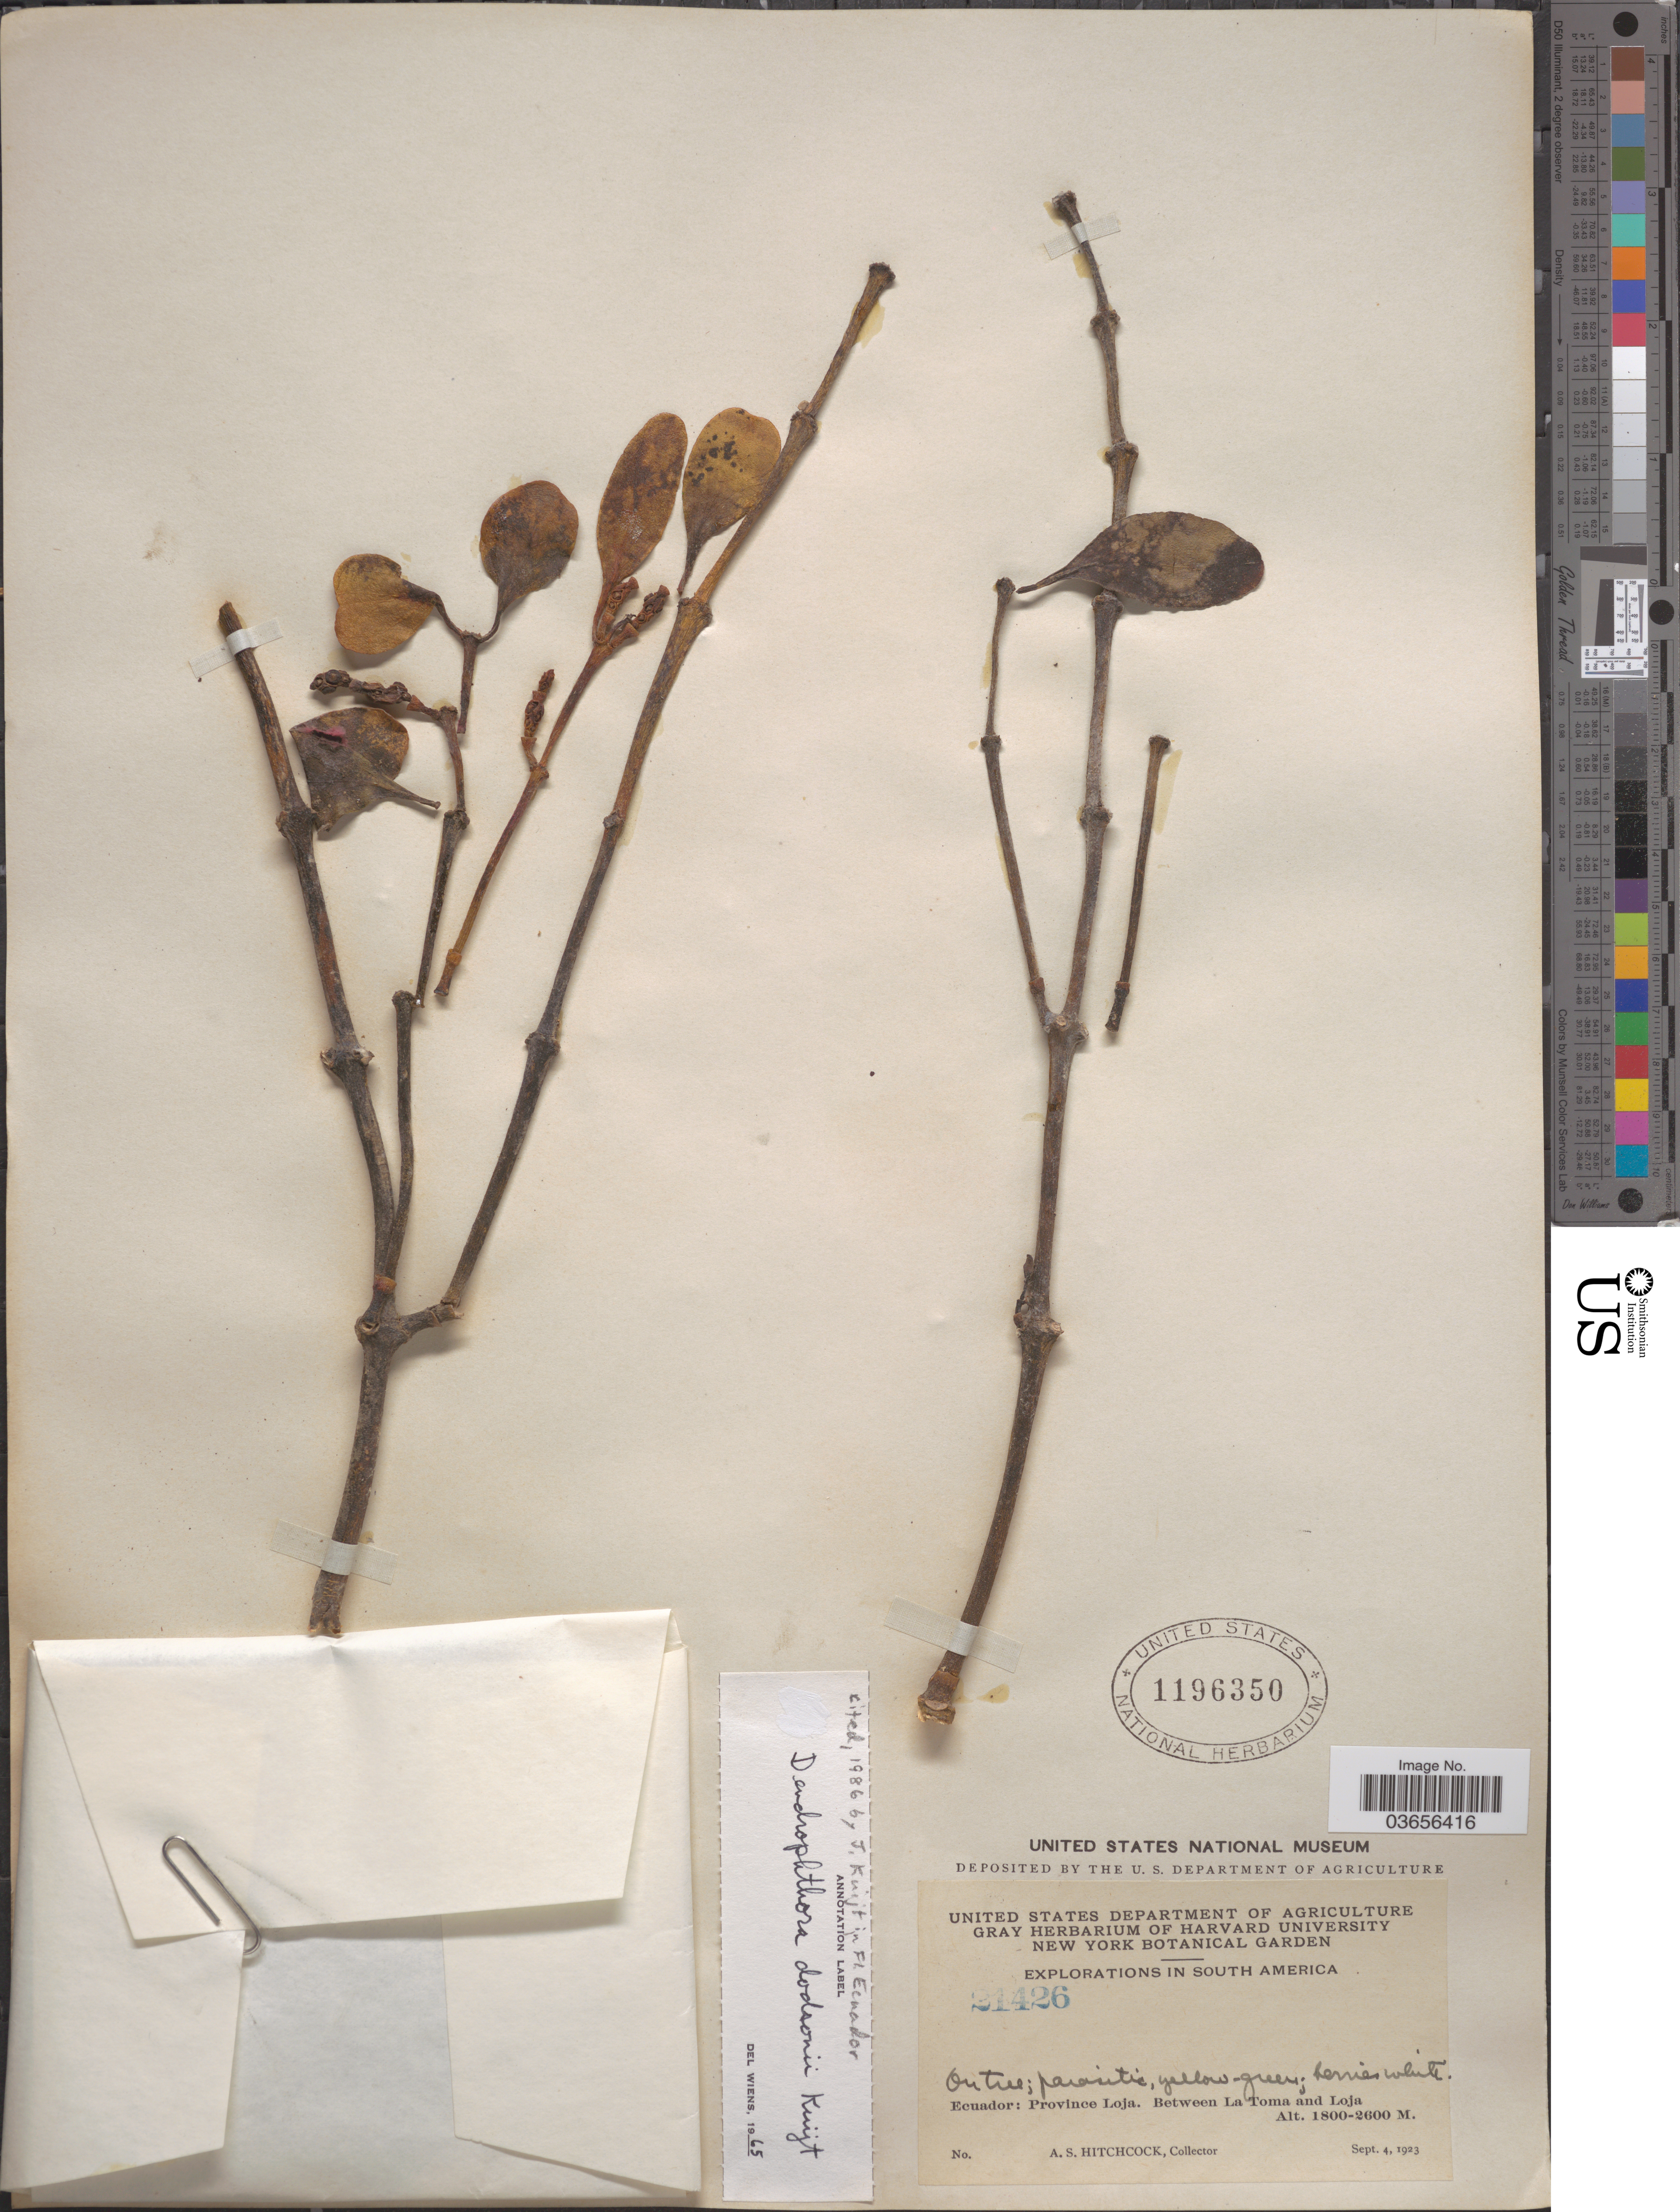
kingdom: Plantae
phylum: Tracheophyta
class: Magnoliopsida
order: Santalales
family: Viscaceae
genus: Dendrophthora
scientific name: Dendrophthora dodsonii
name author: Kuijt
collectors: A. S. Hitchcock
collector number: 21426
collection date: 1923-09-04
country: Ecuador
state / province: Loja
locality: Between La Toma and Loja.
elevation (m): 1800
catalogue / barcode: US 1196350